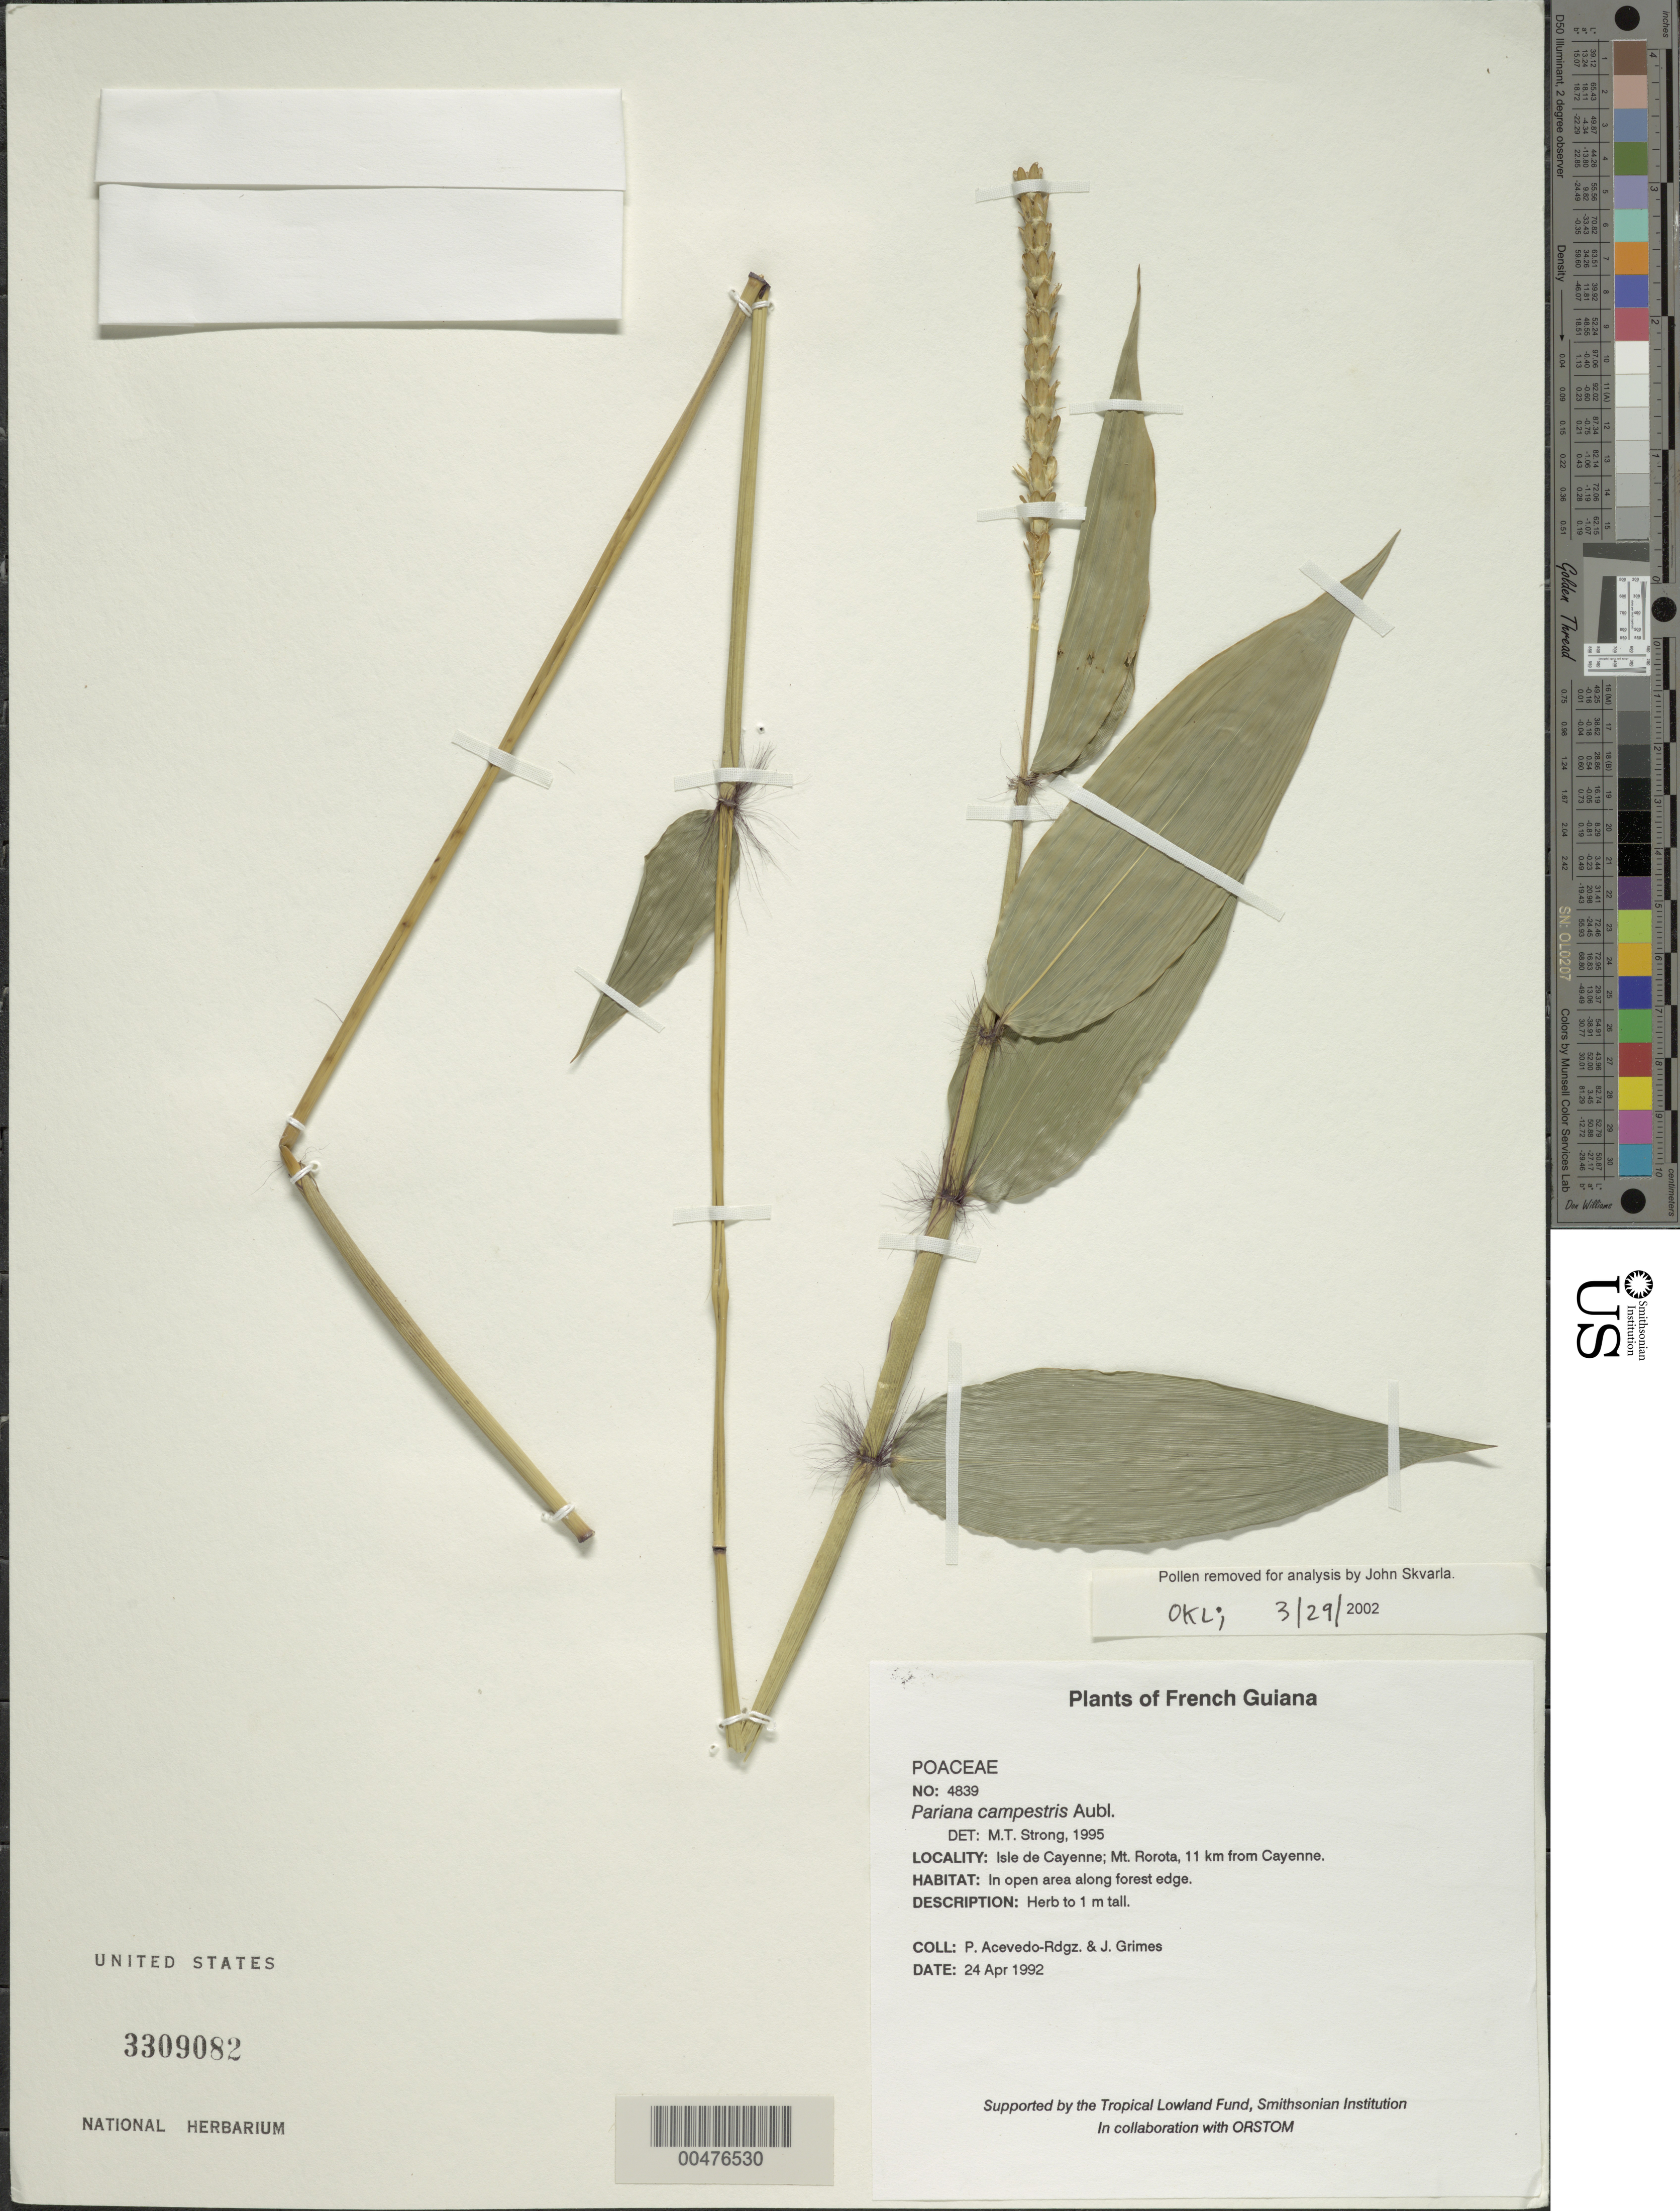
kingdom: Plantae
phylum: Tracheophyta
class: Liliopsida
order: Poales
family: Poaceae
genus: Pariana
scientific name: Pariana campestris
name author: Aubl.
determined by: Strong, M. T., (US), Smithsonian Institution - National Museum of Natural History (UNITED STATES)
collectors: P. Acevedo-Rodr. & J. Grimes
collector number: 4839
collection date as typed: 24 Apr 1992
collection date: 1992-04-24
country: French Guiana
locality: Isle de Cayenne; Mt. Rorota, 11 km from Cayenne.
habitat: In open area along forest edge.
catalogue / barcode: US 3309082